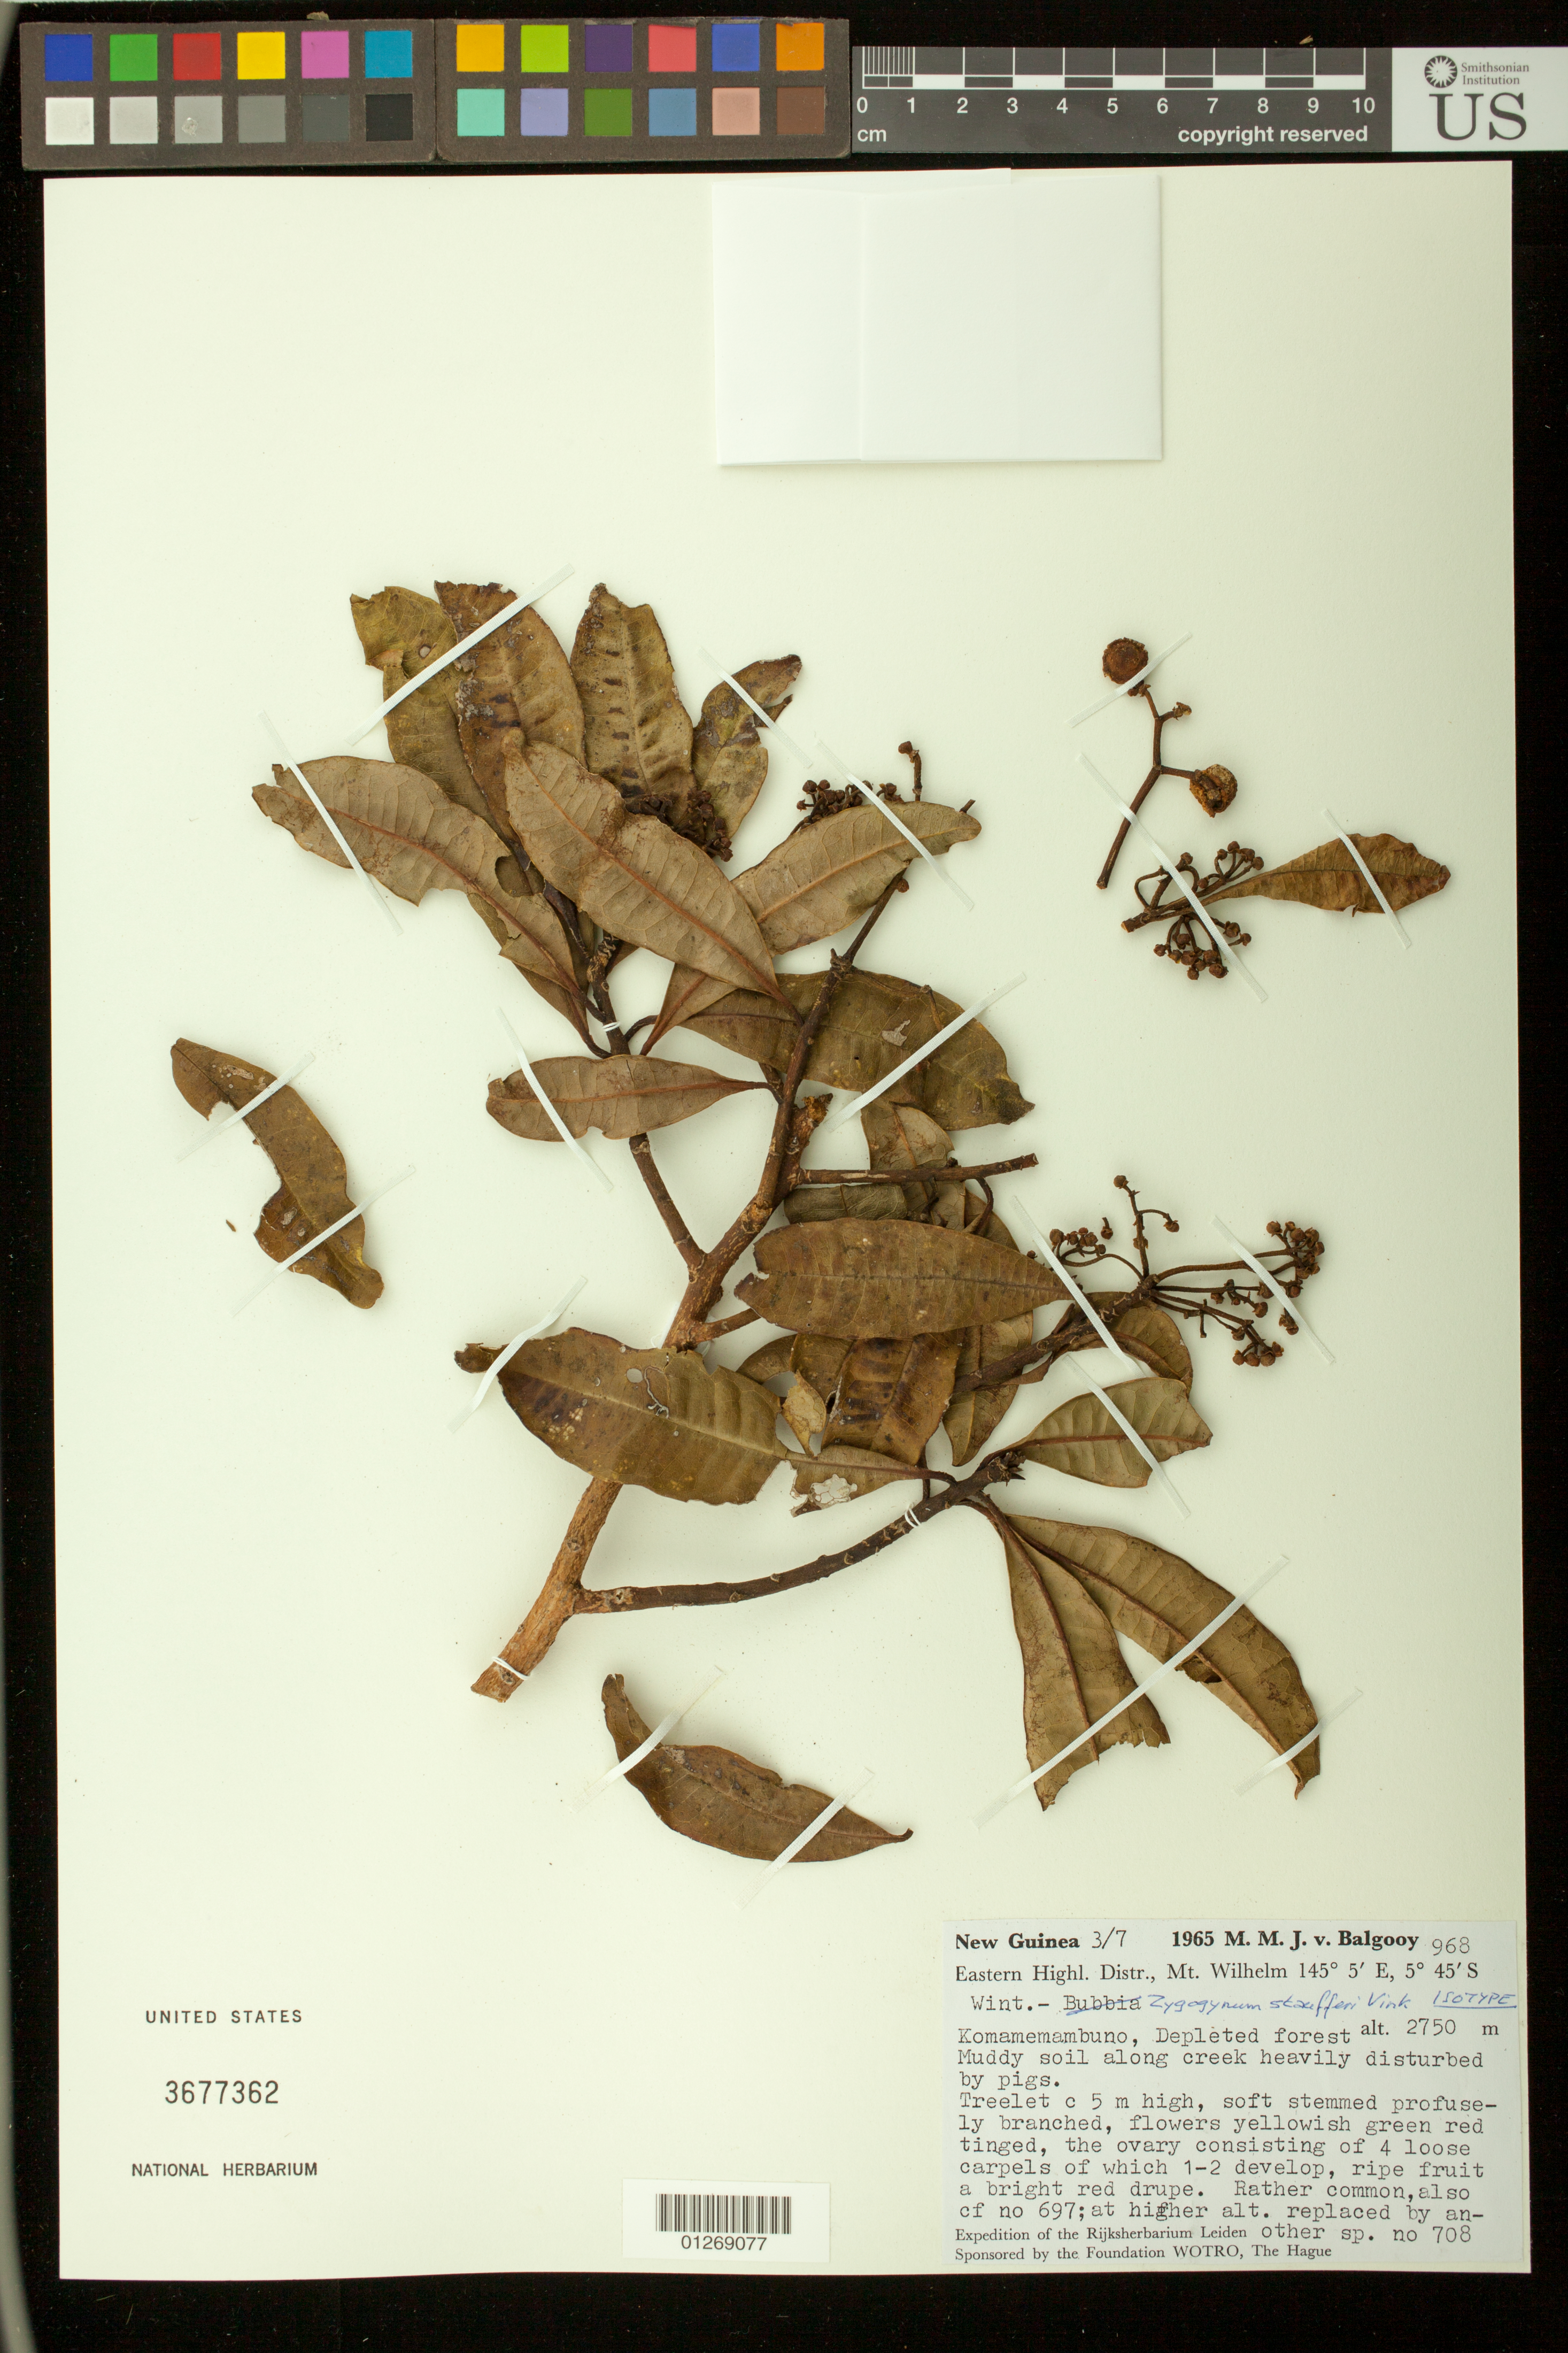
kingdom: Plantae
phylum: Tracheophyta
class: Magnoliopsida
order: Canellales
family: Winteraceae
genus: Zygogynum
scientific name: Zygogynum staufferianum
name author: Vink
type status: Isotype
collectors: M. M. van Balgooy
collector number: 968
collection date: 1965-07-03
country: Papua New Guinea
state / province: Eastern Highlands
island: New Guinea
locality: Eastern Highl. Distr., Mt. Wilhelm. Komamemambuno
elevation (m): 2750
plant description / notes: Specimen annotatated as Zygogynum "staufferi" but named published as "staufferianum".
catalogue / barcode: US 3677362